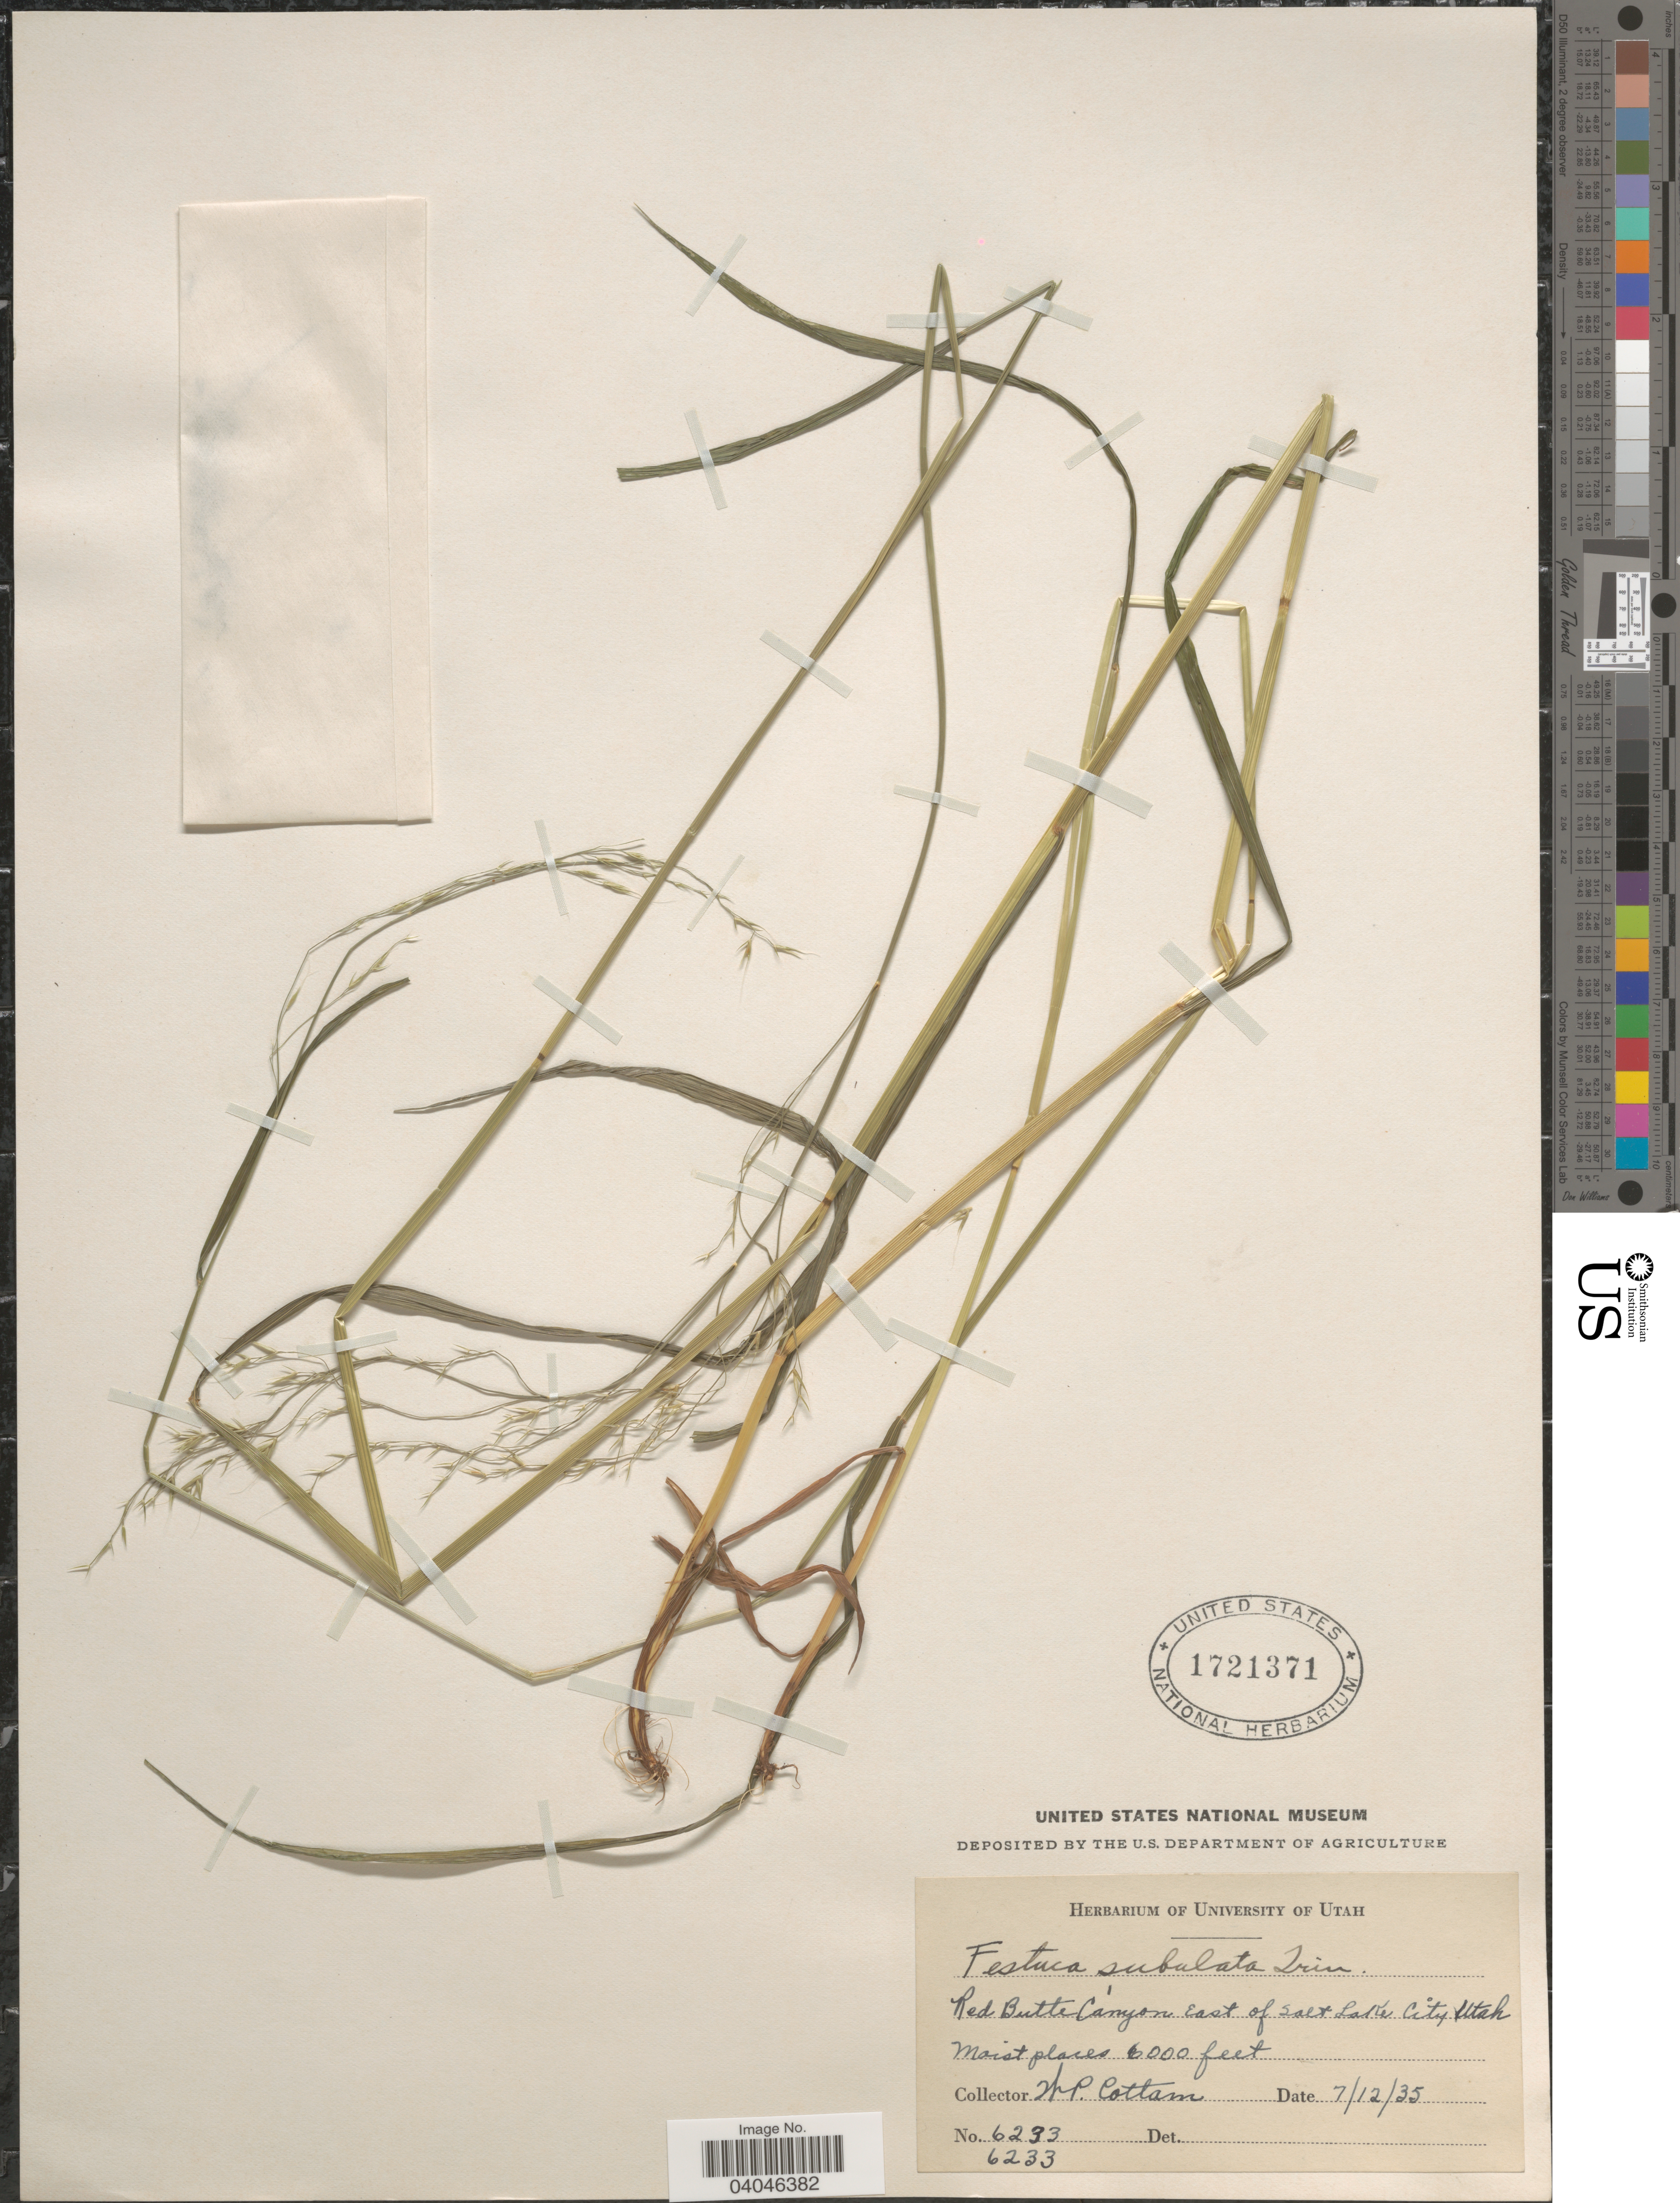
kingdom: Plantae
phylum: Tracheophyta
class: Liliopsida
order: Poales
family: Poaceae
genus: Festuca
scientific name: Festuca subulata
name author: Trin.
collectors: W. Cottam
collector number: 6233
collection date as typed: Transcribed d/m/y: 12/7/35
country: United States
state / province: Utah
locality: Red Butte Canyon. East of Salt Lake City.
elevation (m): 1829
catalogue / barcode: US 1721371